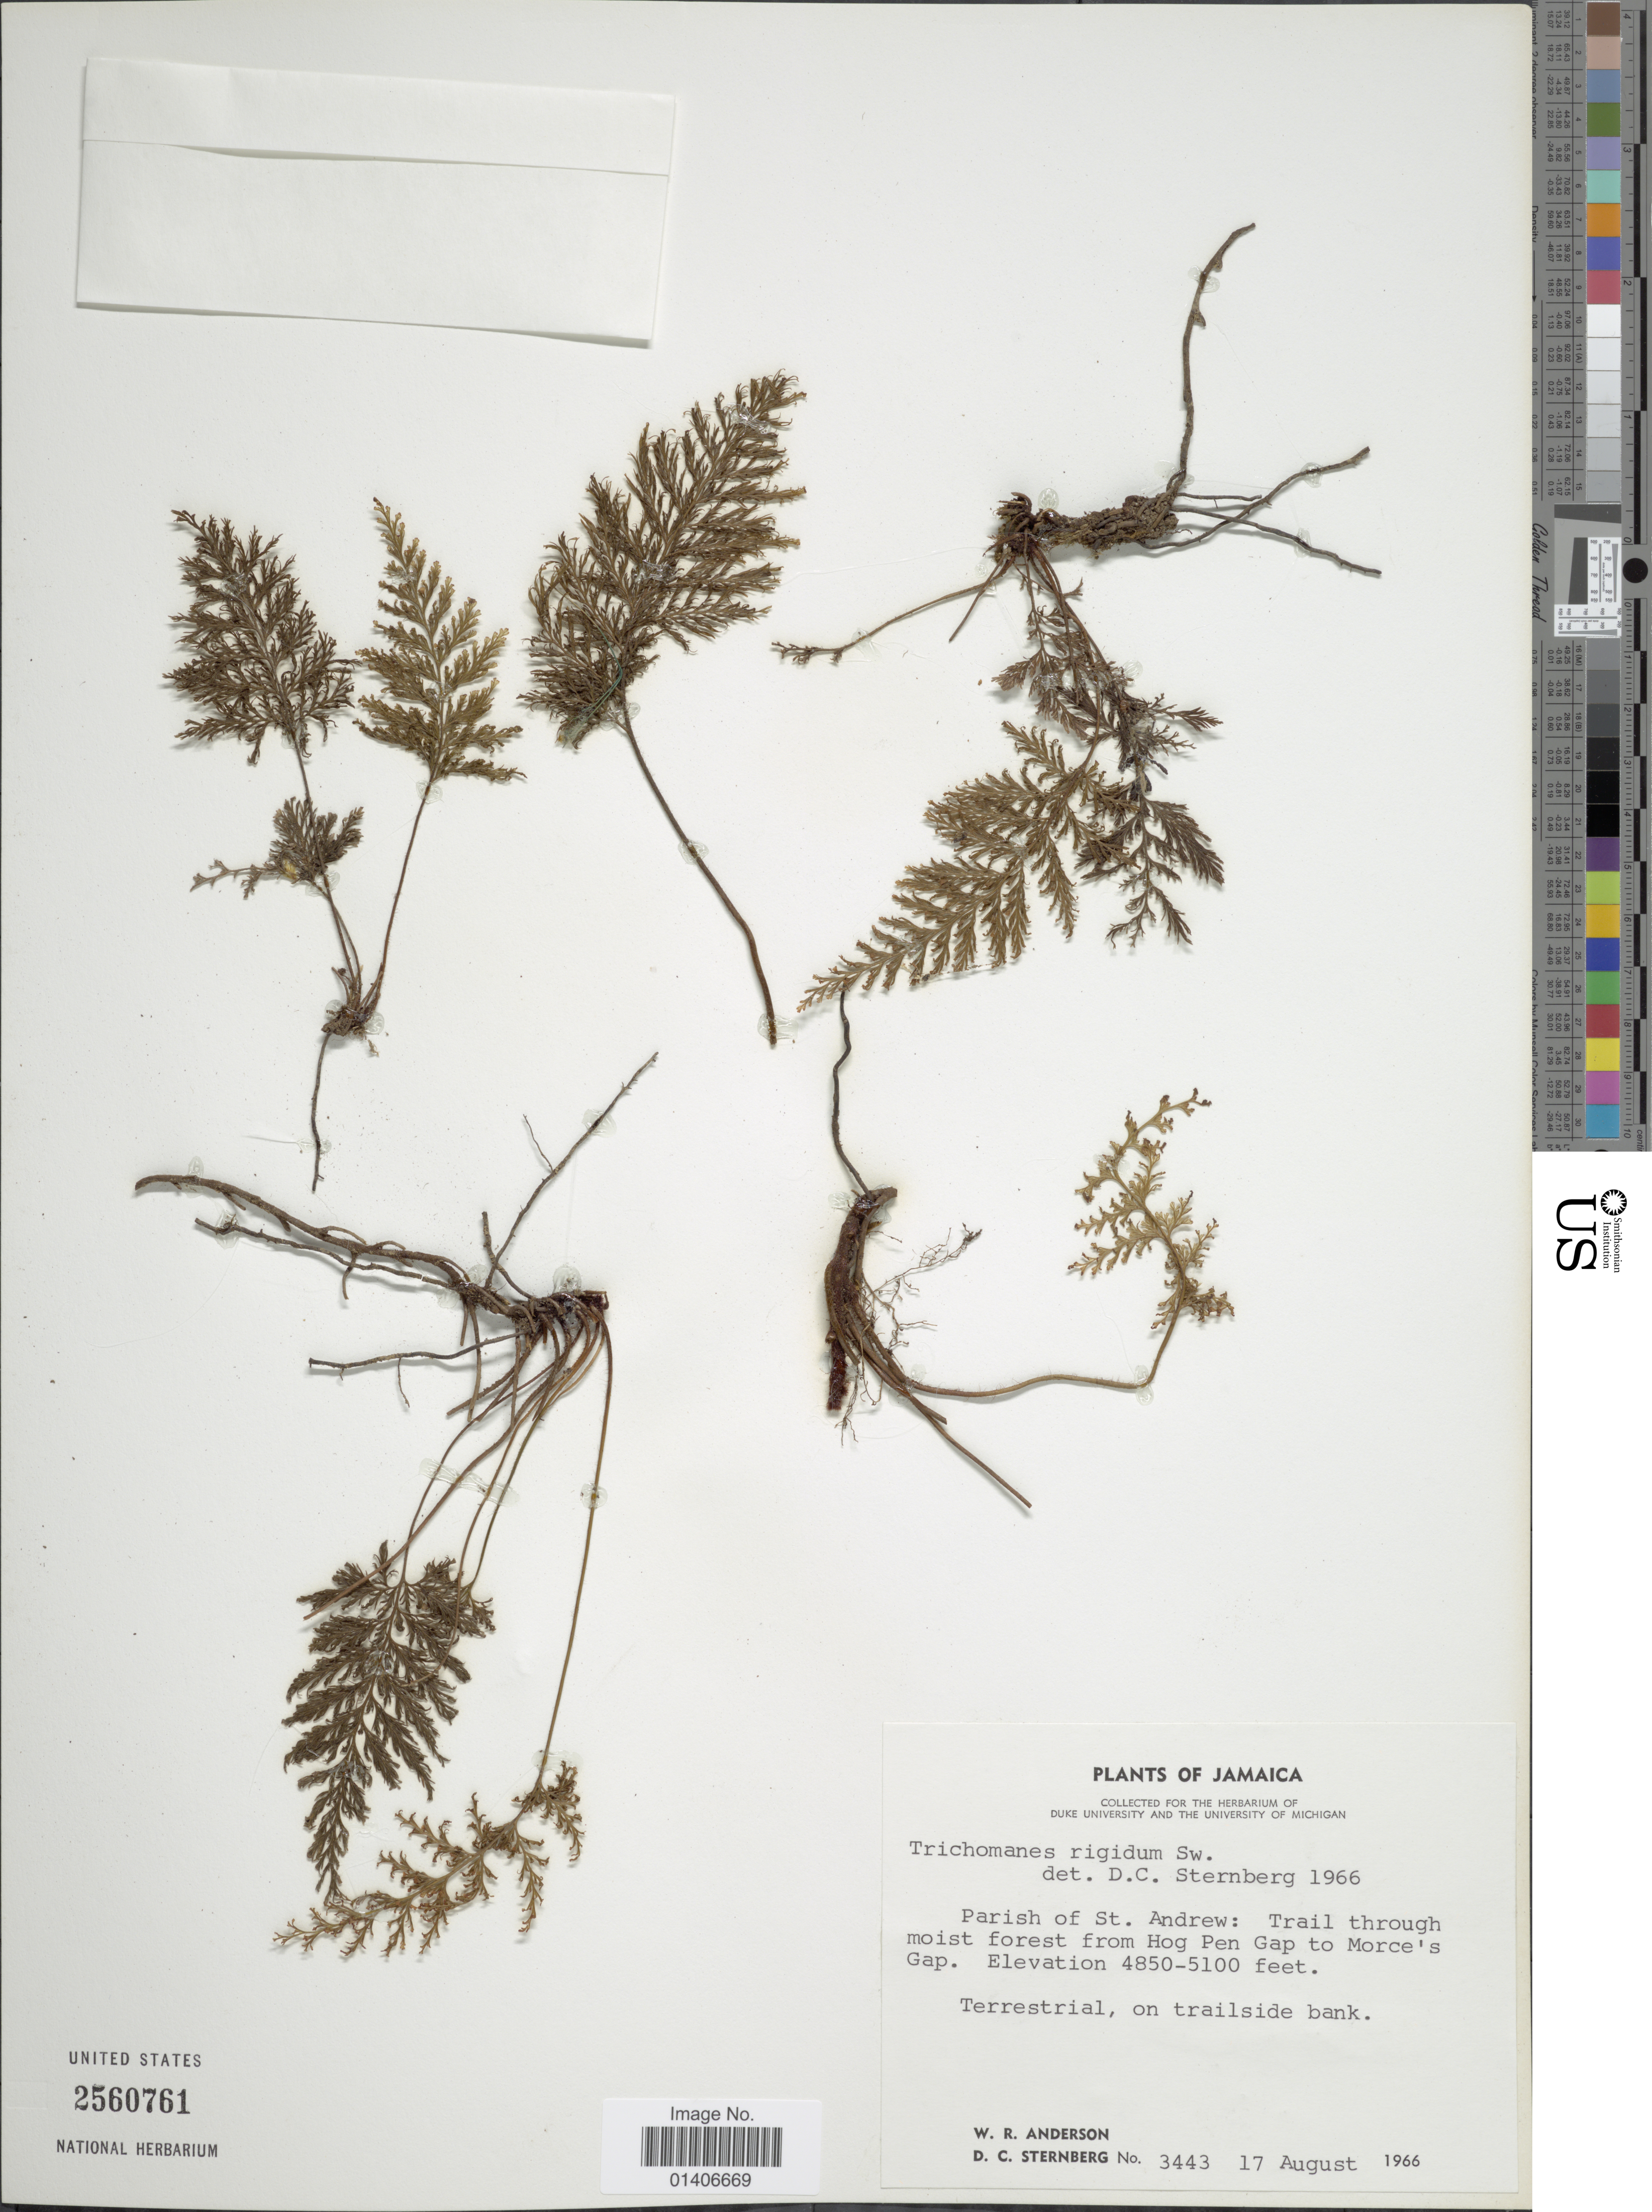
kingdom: Plantae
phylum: Tracheophyta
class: Polypodiopsida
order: Hymenophyllales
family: Hymenophyllaceae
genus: Abrodictyum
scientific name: Abrodictyum rigidum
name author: (Sw.) Ebihara & Dubuisson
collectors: W. Anderson & D. Sternberg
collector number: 3443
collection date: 1966-08-17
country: Jamaica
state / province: Saint Andrew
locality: Parish of St Andrew: Trail through moist forest from Hog Pen Gap to Morce's Gap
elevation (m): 1478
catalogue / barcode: US 2560761